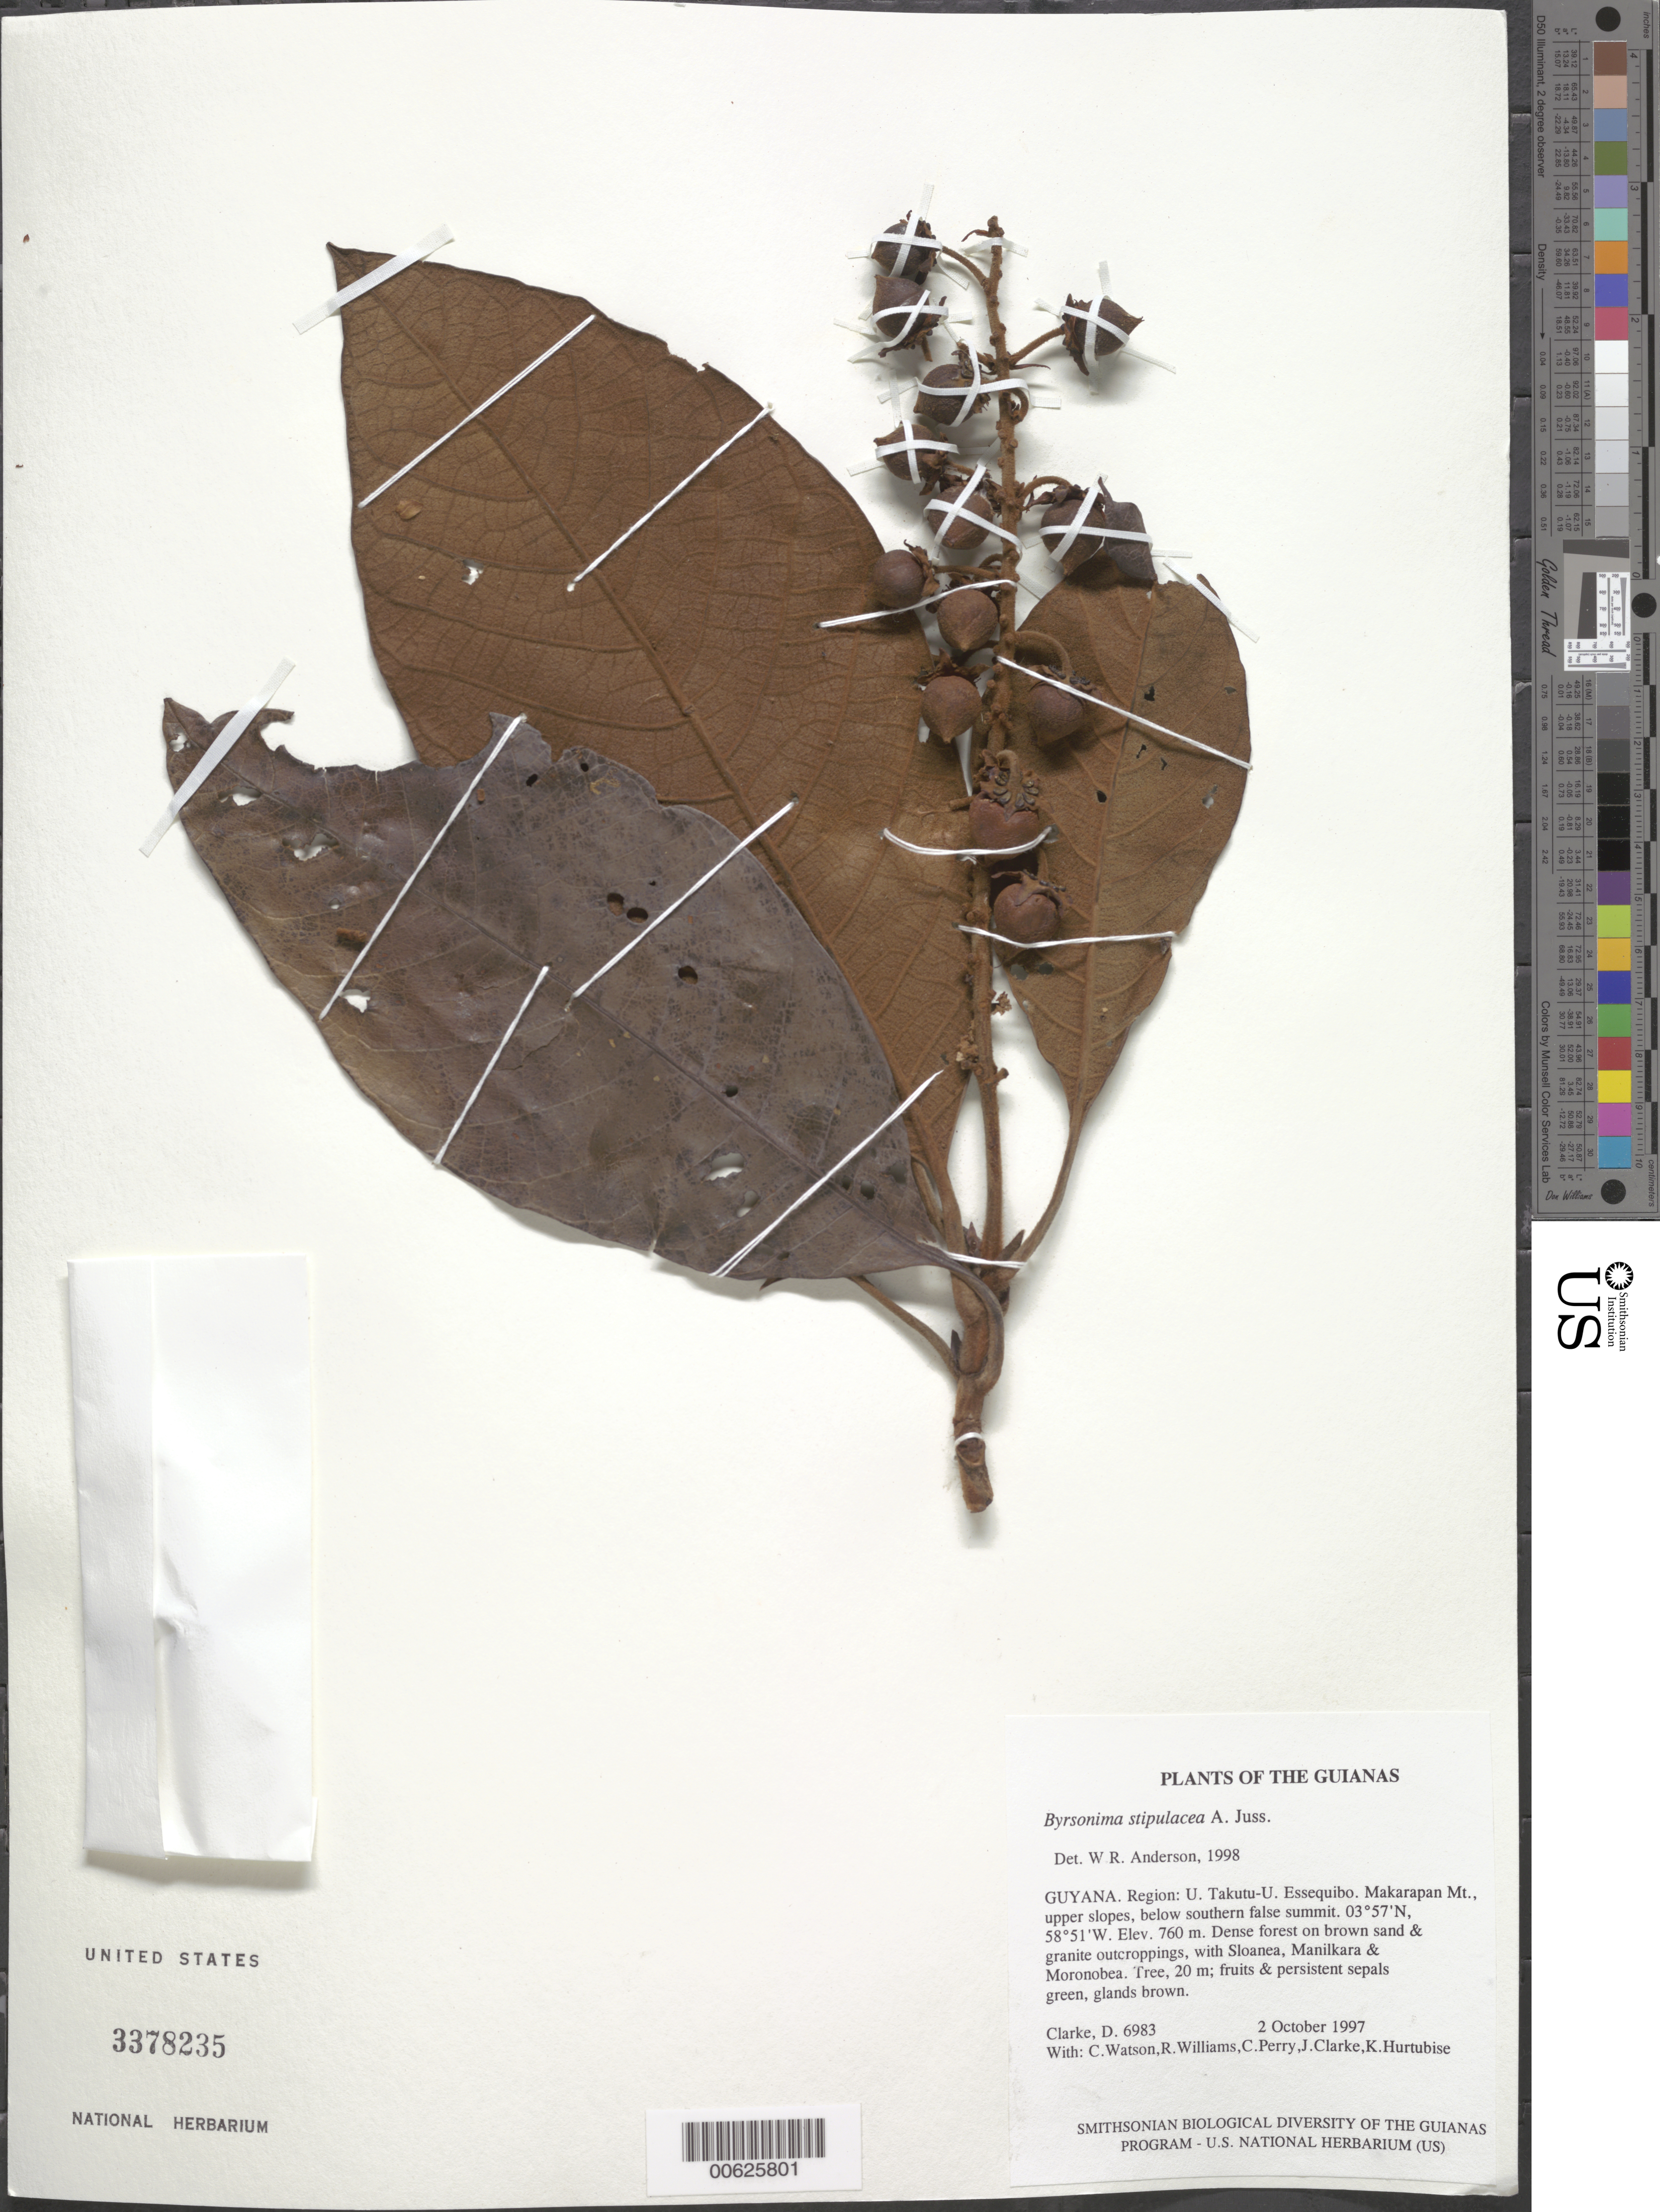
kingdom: Plantae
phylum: Tracheophyta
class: Magnoliopsida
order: Malpighiales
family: Malpighiaceae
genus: Byrsonima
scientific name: Byrsonima stipulacea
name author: A. Juss.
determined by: Anderson, W. R., (MICH), University of Michigan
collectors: H. D. Clarke, C. Watson, R. Williams, C. Perry, J. Clarke & K. Hurtubise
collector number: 6983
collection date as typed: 2 October 1997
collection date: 1997-10-02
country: Guyana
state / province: U. Takutu-U. Essequibo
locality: Makarapan Mt., upper slopes, below southern false summit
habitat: Dense forest on brown sand & granite outcroppings, with Sloanea, Manilkara & Moronobea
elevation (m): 760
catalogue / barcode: US 3378235